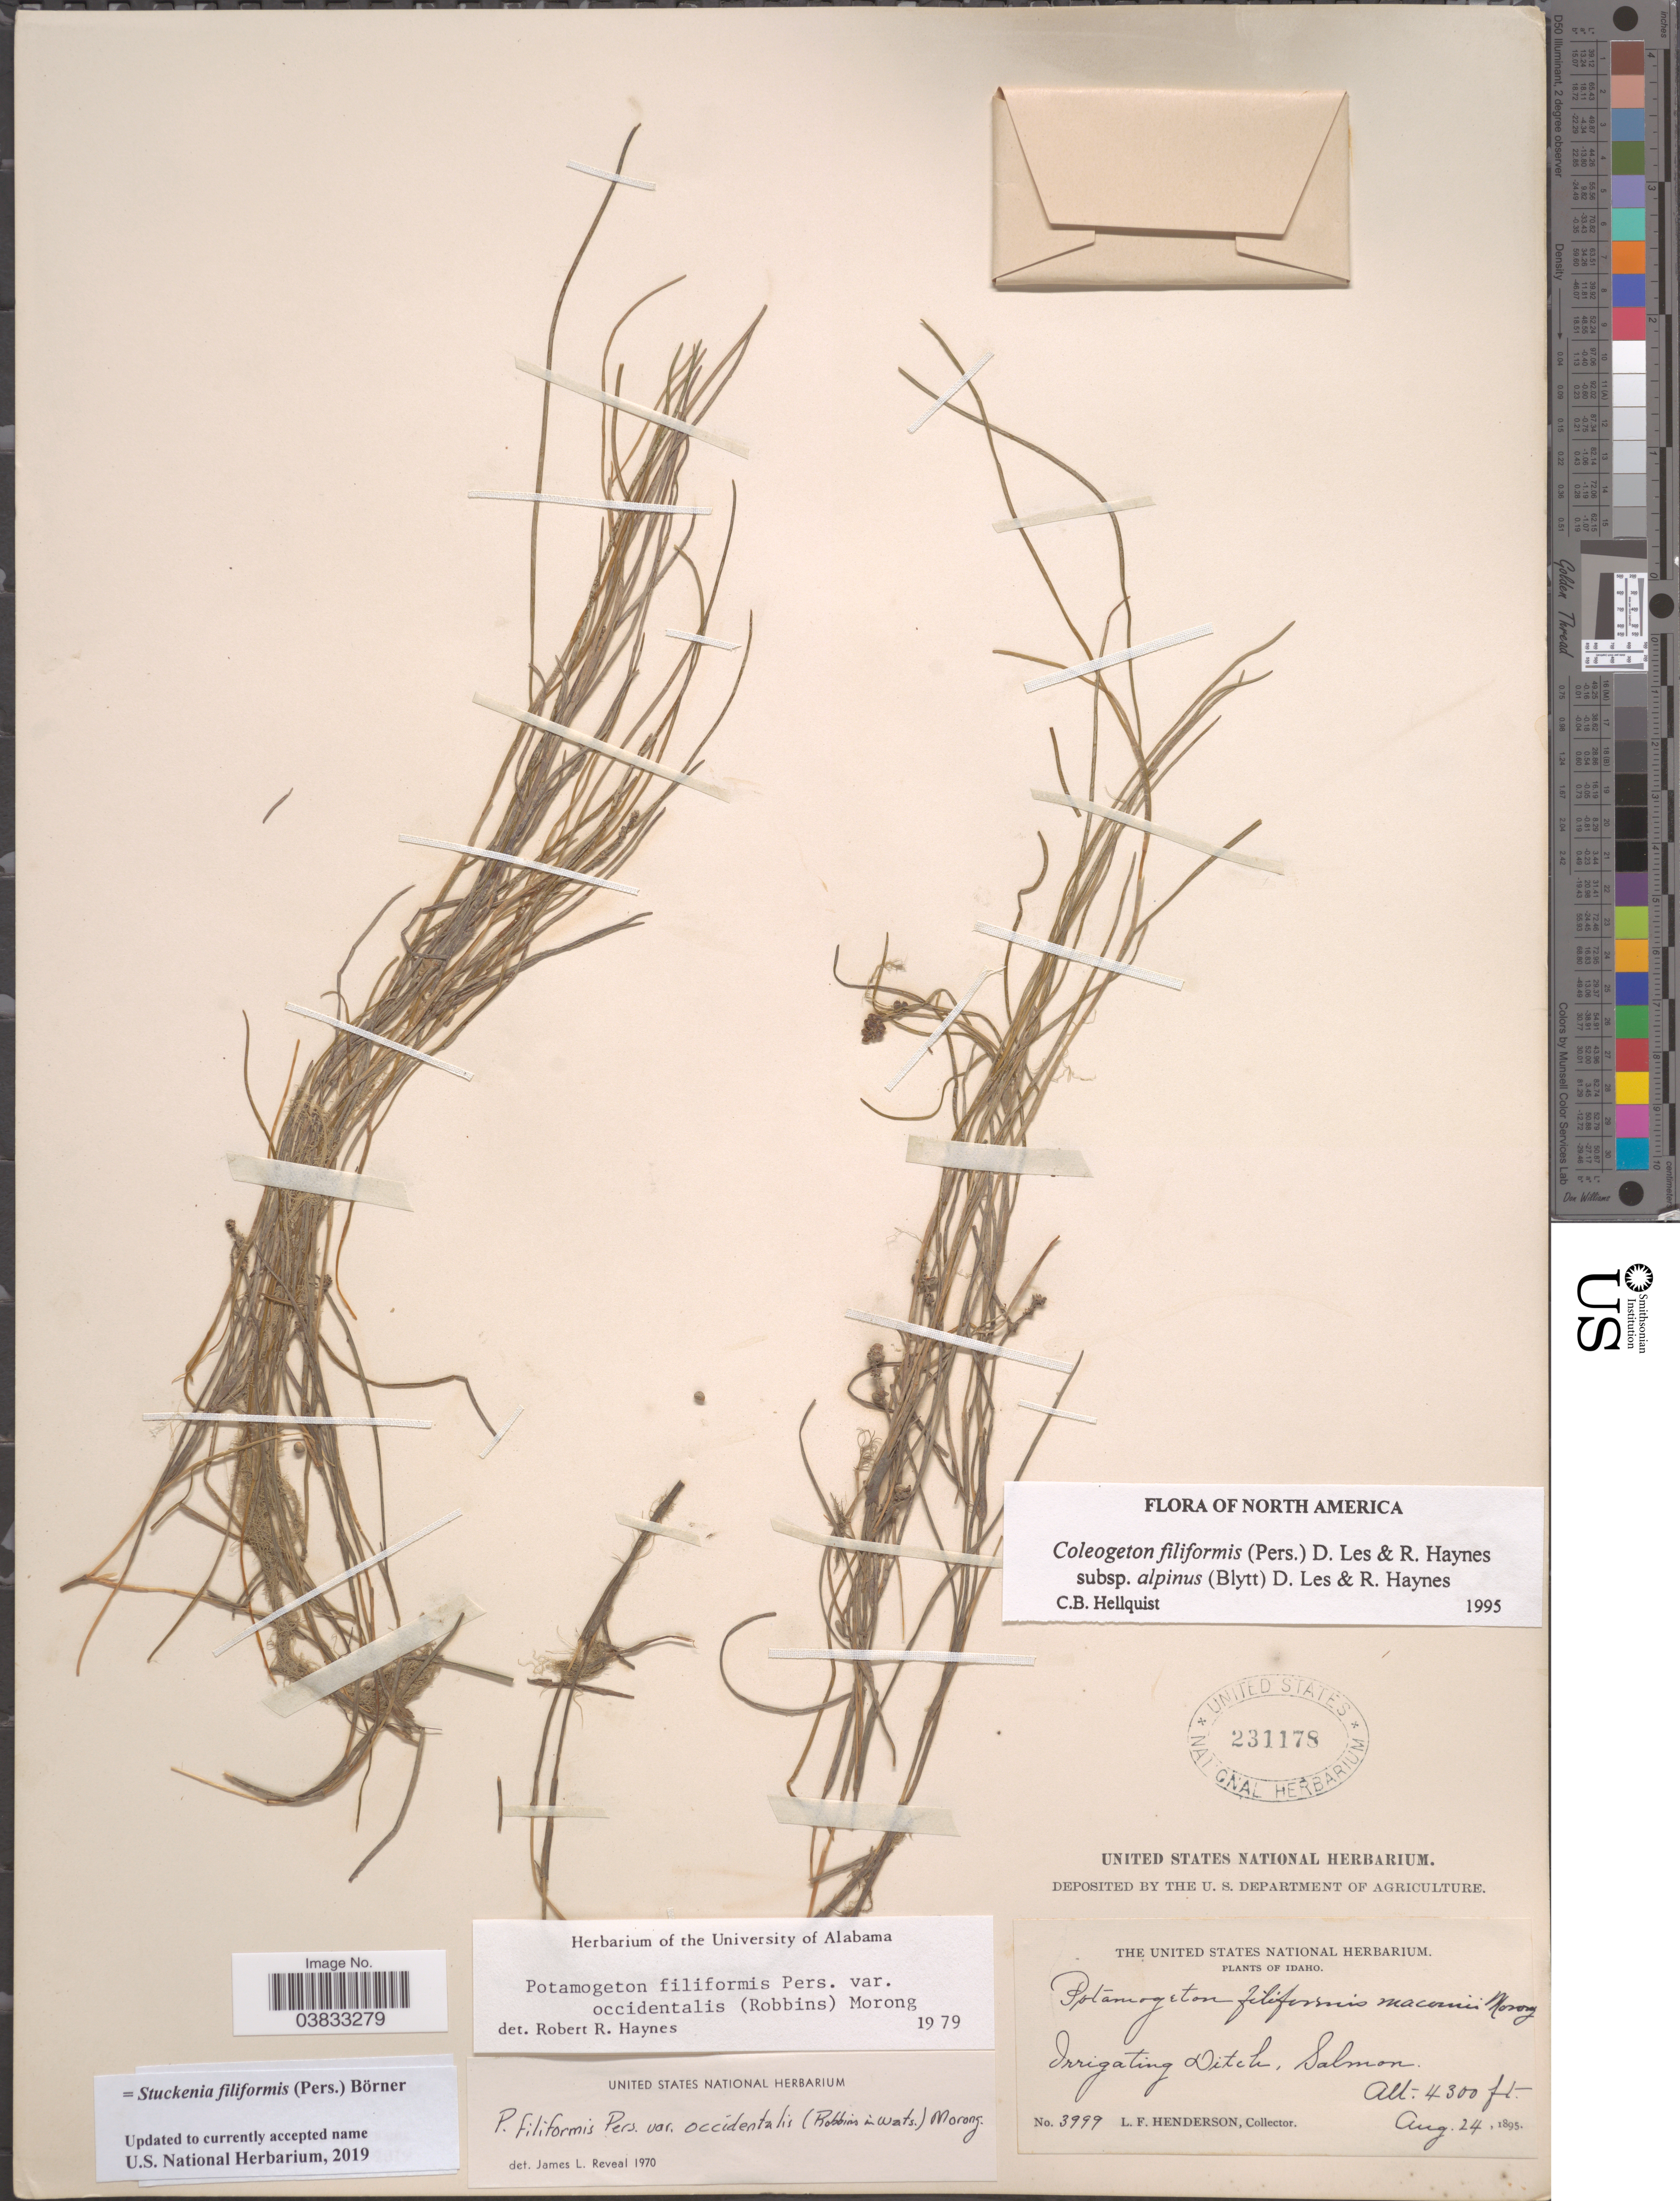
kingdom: Plantae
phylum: Tracheophyta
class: Liliopsida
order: Alismatales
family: Potamogetonaceae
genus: Stuckenia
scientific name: Stuckenia filiformis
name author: (Pers.) Börner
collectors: L. Henderson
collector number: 3999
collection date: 1895-08-24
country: United States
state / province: Idaho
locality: Irrigating Ditch, Salmon.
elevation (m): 1311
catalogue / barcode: US 231178